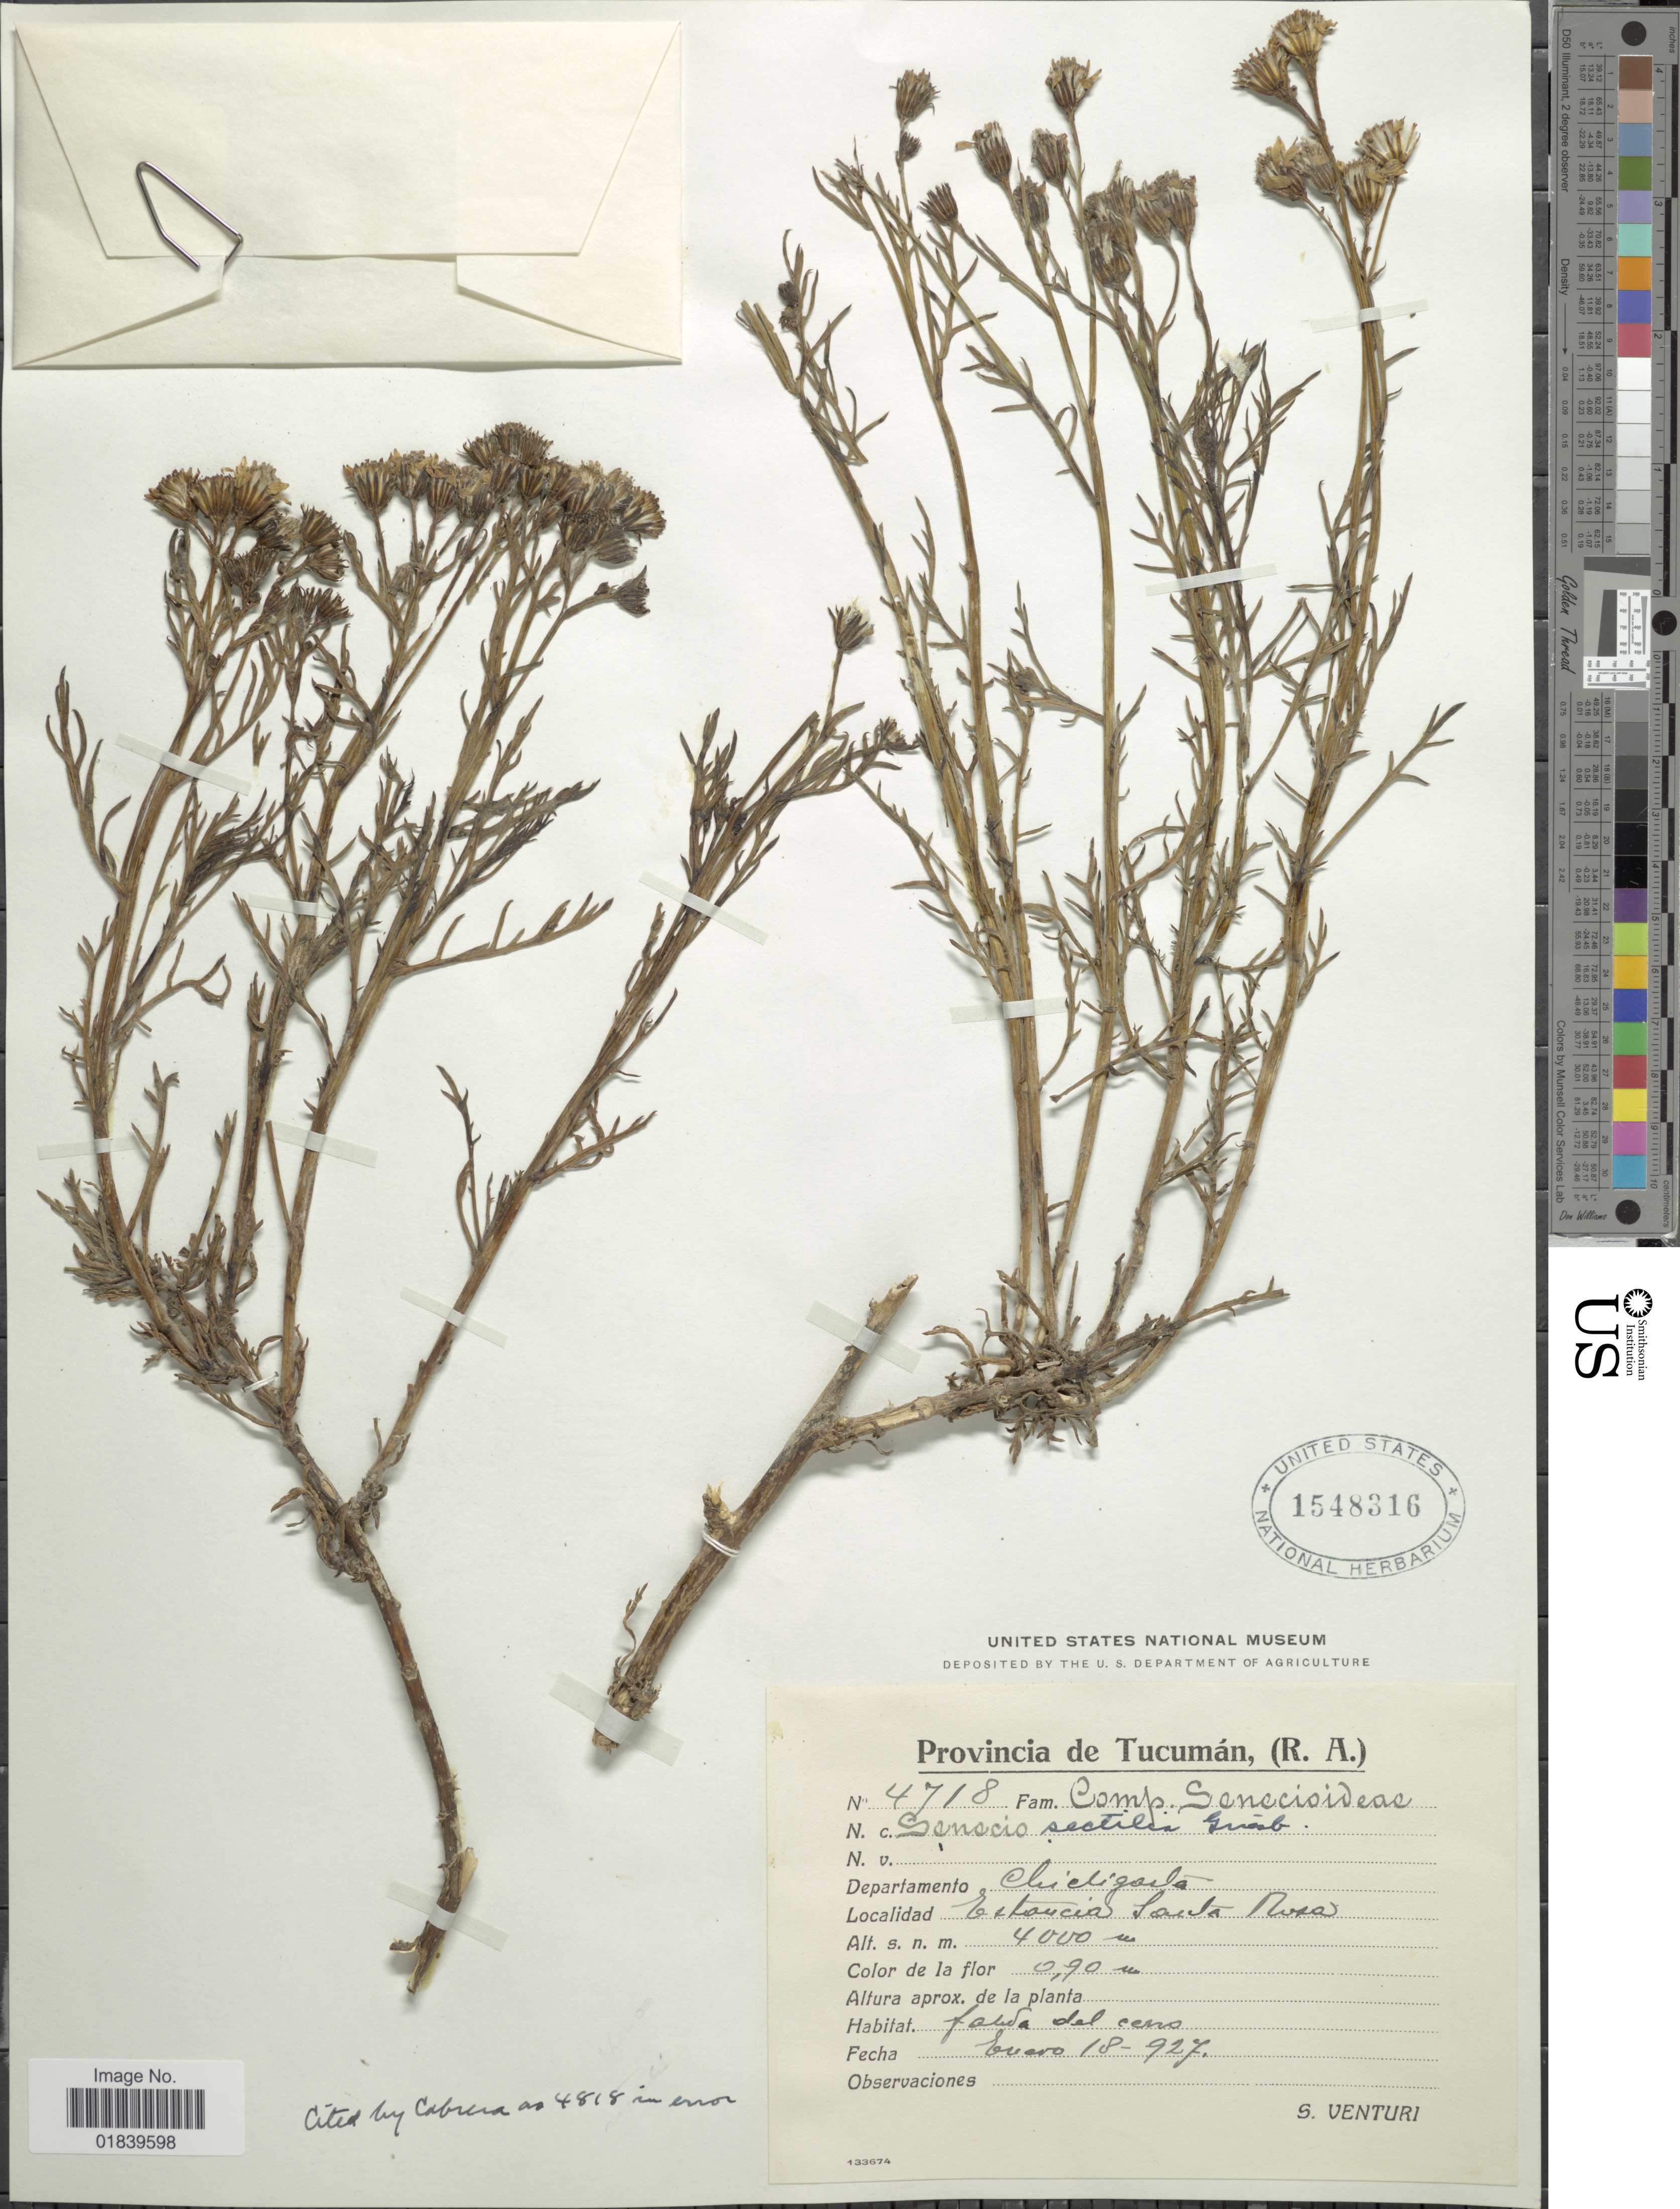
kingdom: Plantae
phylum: Tracheophyta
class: Magnoliopsida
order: Asterales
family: Asteraceae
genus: Senecio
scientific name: Senecio sectilis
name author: Griseb.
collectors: S. Venturi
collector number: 4718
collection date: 1927-02-18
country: Argentina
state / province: Tucuman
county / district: Chicligasta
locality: Estancia Santa Rosa.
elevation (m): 4000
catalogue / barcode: US 1548316